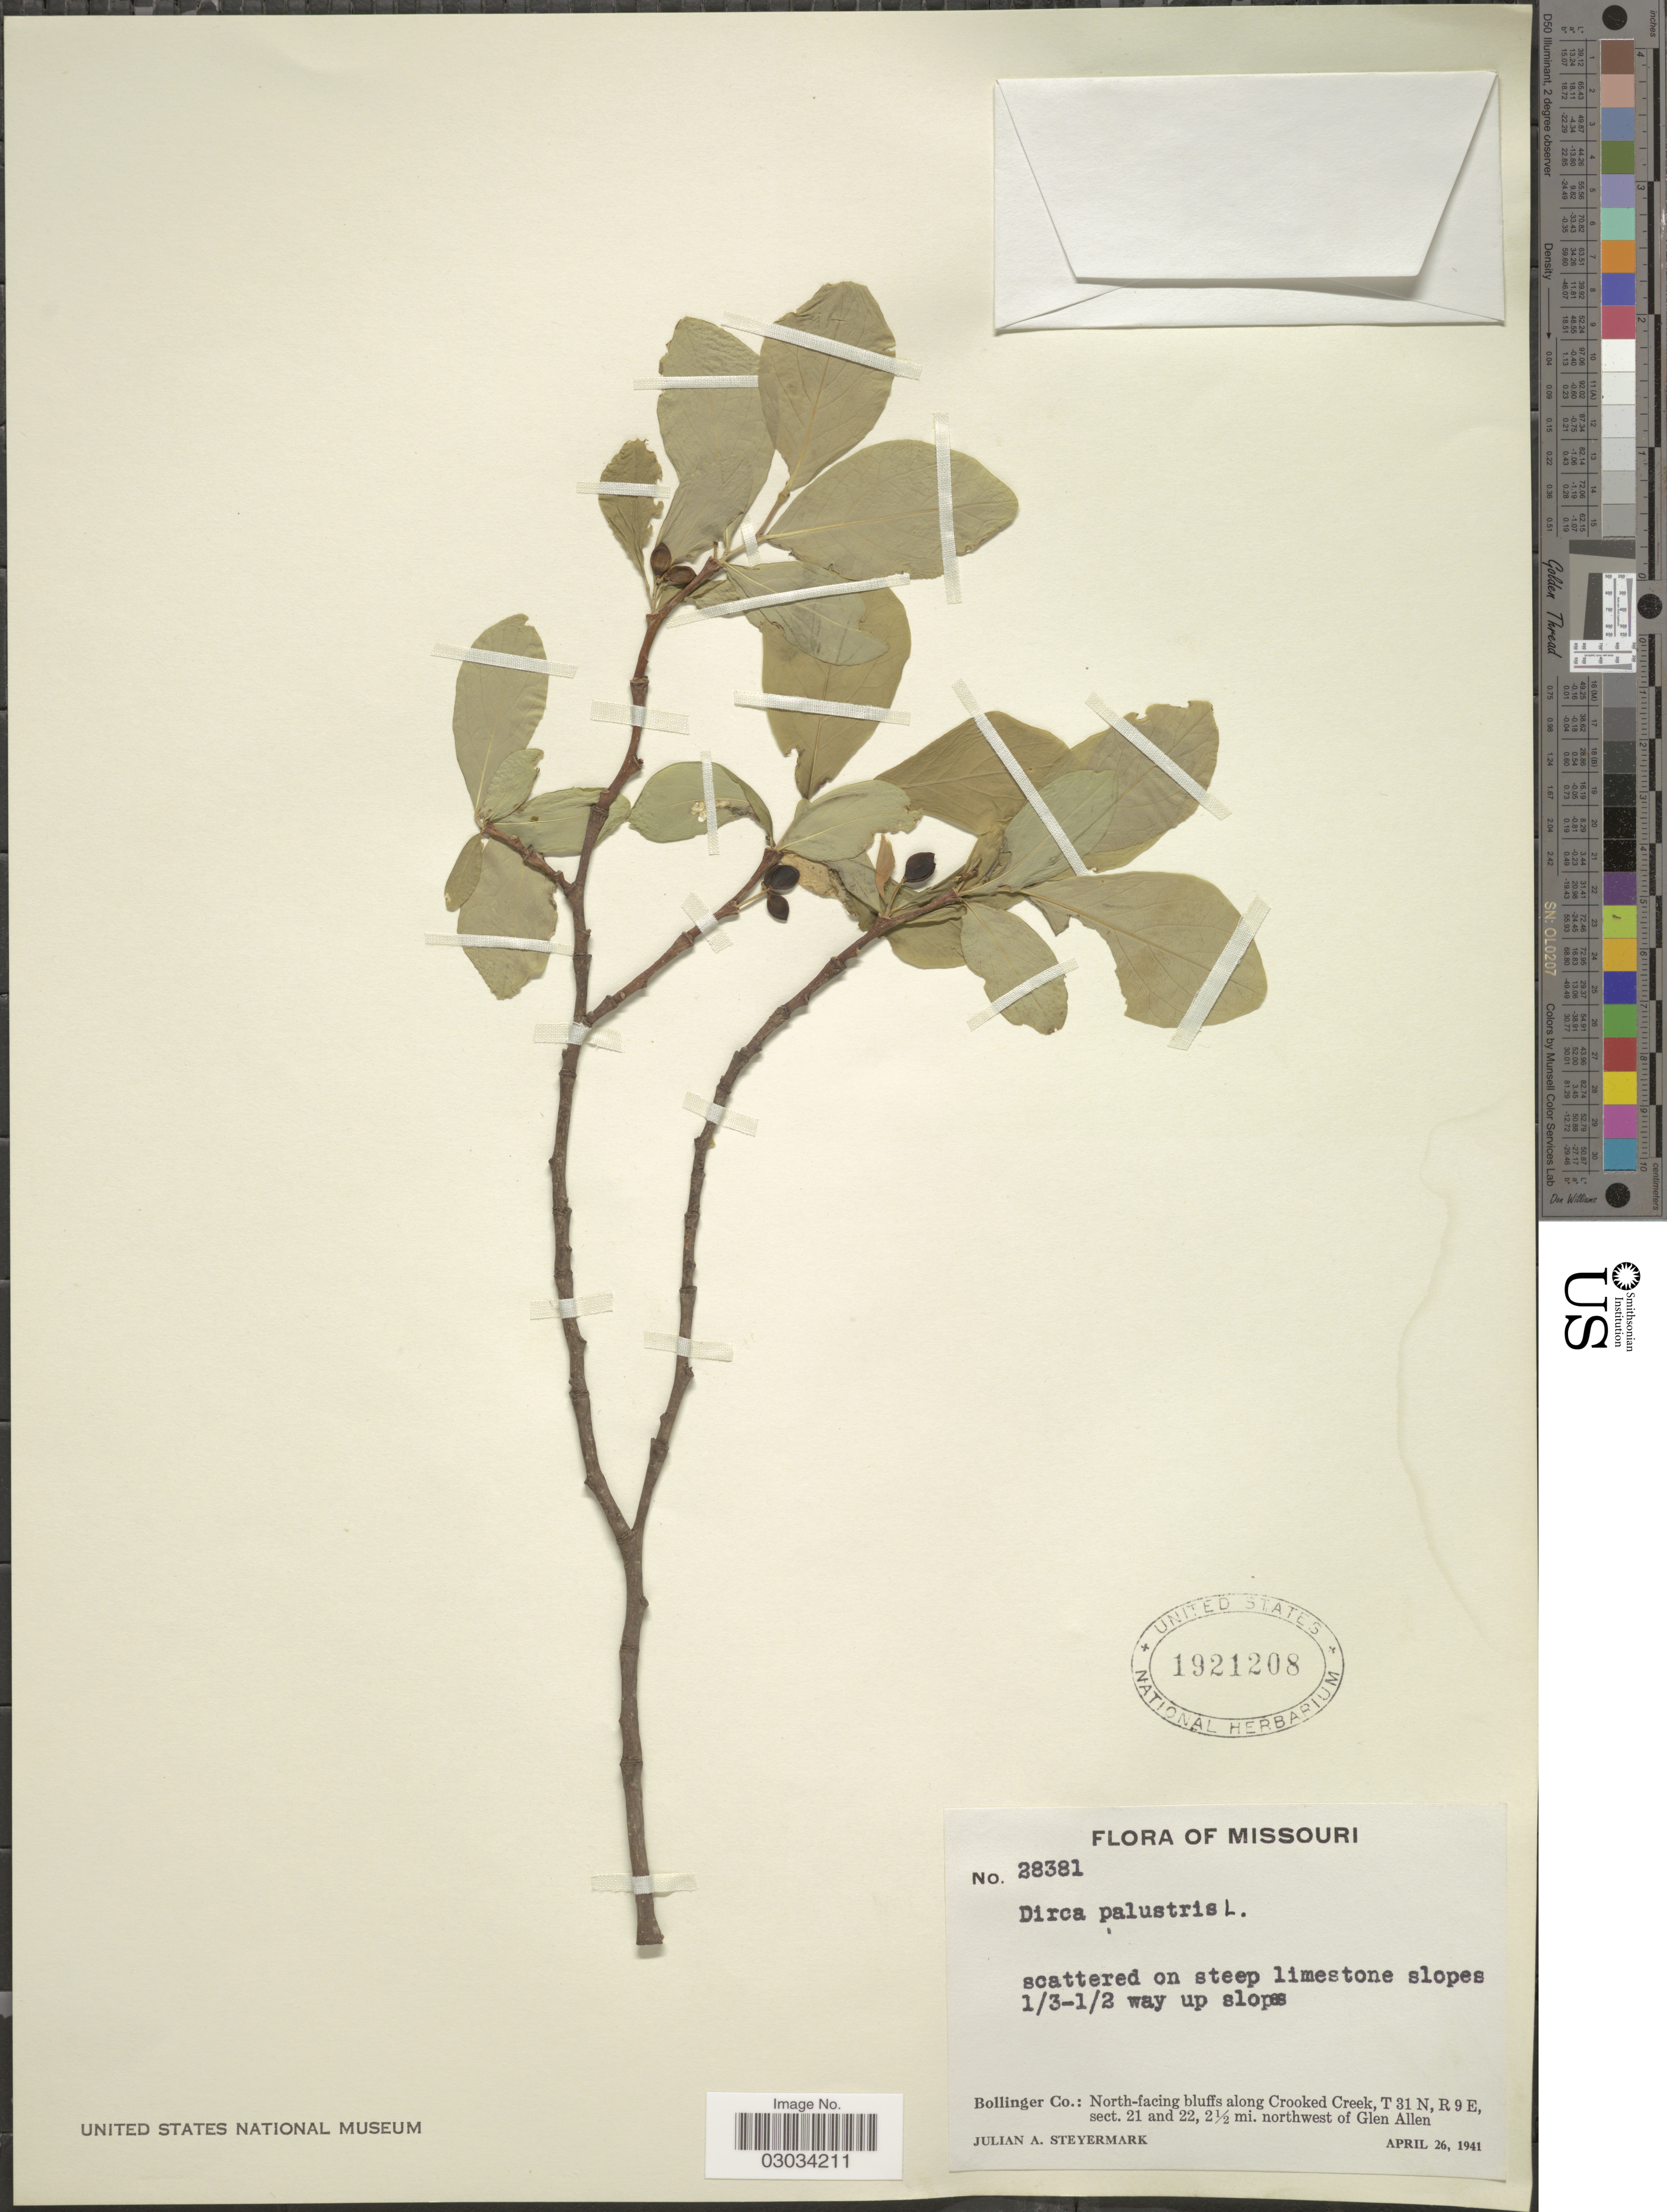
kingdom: Plantae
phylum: Tracheophyta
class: Magnoliopsida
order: Malvales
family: Thymelaeaceae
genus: Dirca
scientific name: Dirca palustris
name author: L.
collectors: J. Steyermark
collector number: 28381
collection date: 1941-04-26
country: United States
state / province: Missouri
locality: Bollinger Co.: North-facing bluffs along Crooked Creek, T 31 N, R 9 E, sect. 21 and 22, 2½ mi. northwest of Glen Allen.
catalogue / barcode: US 1921208